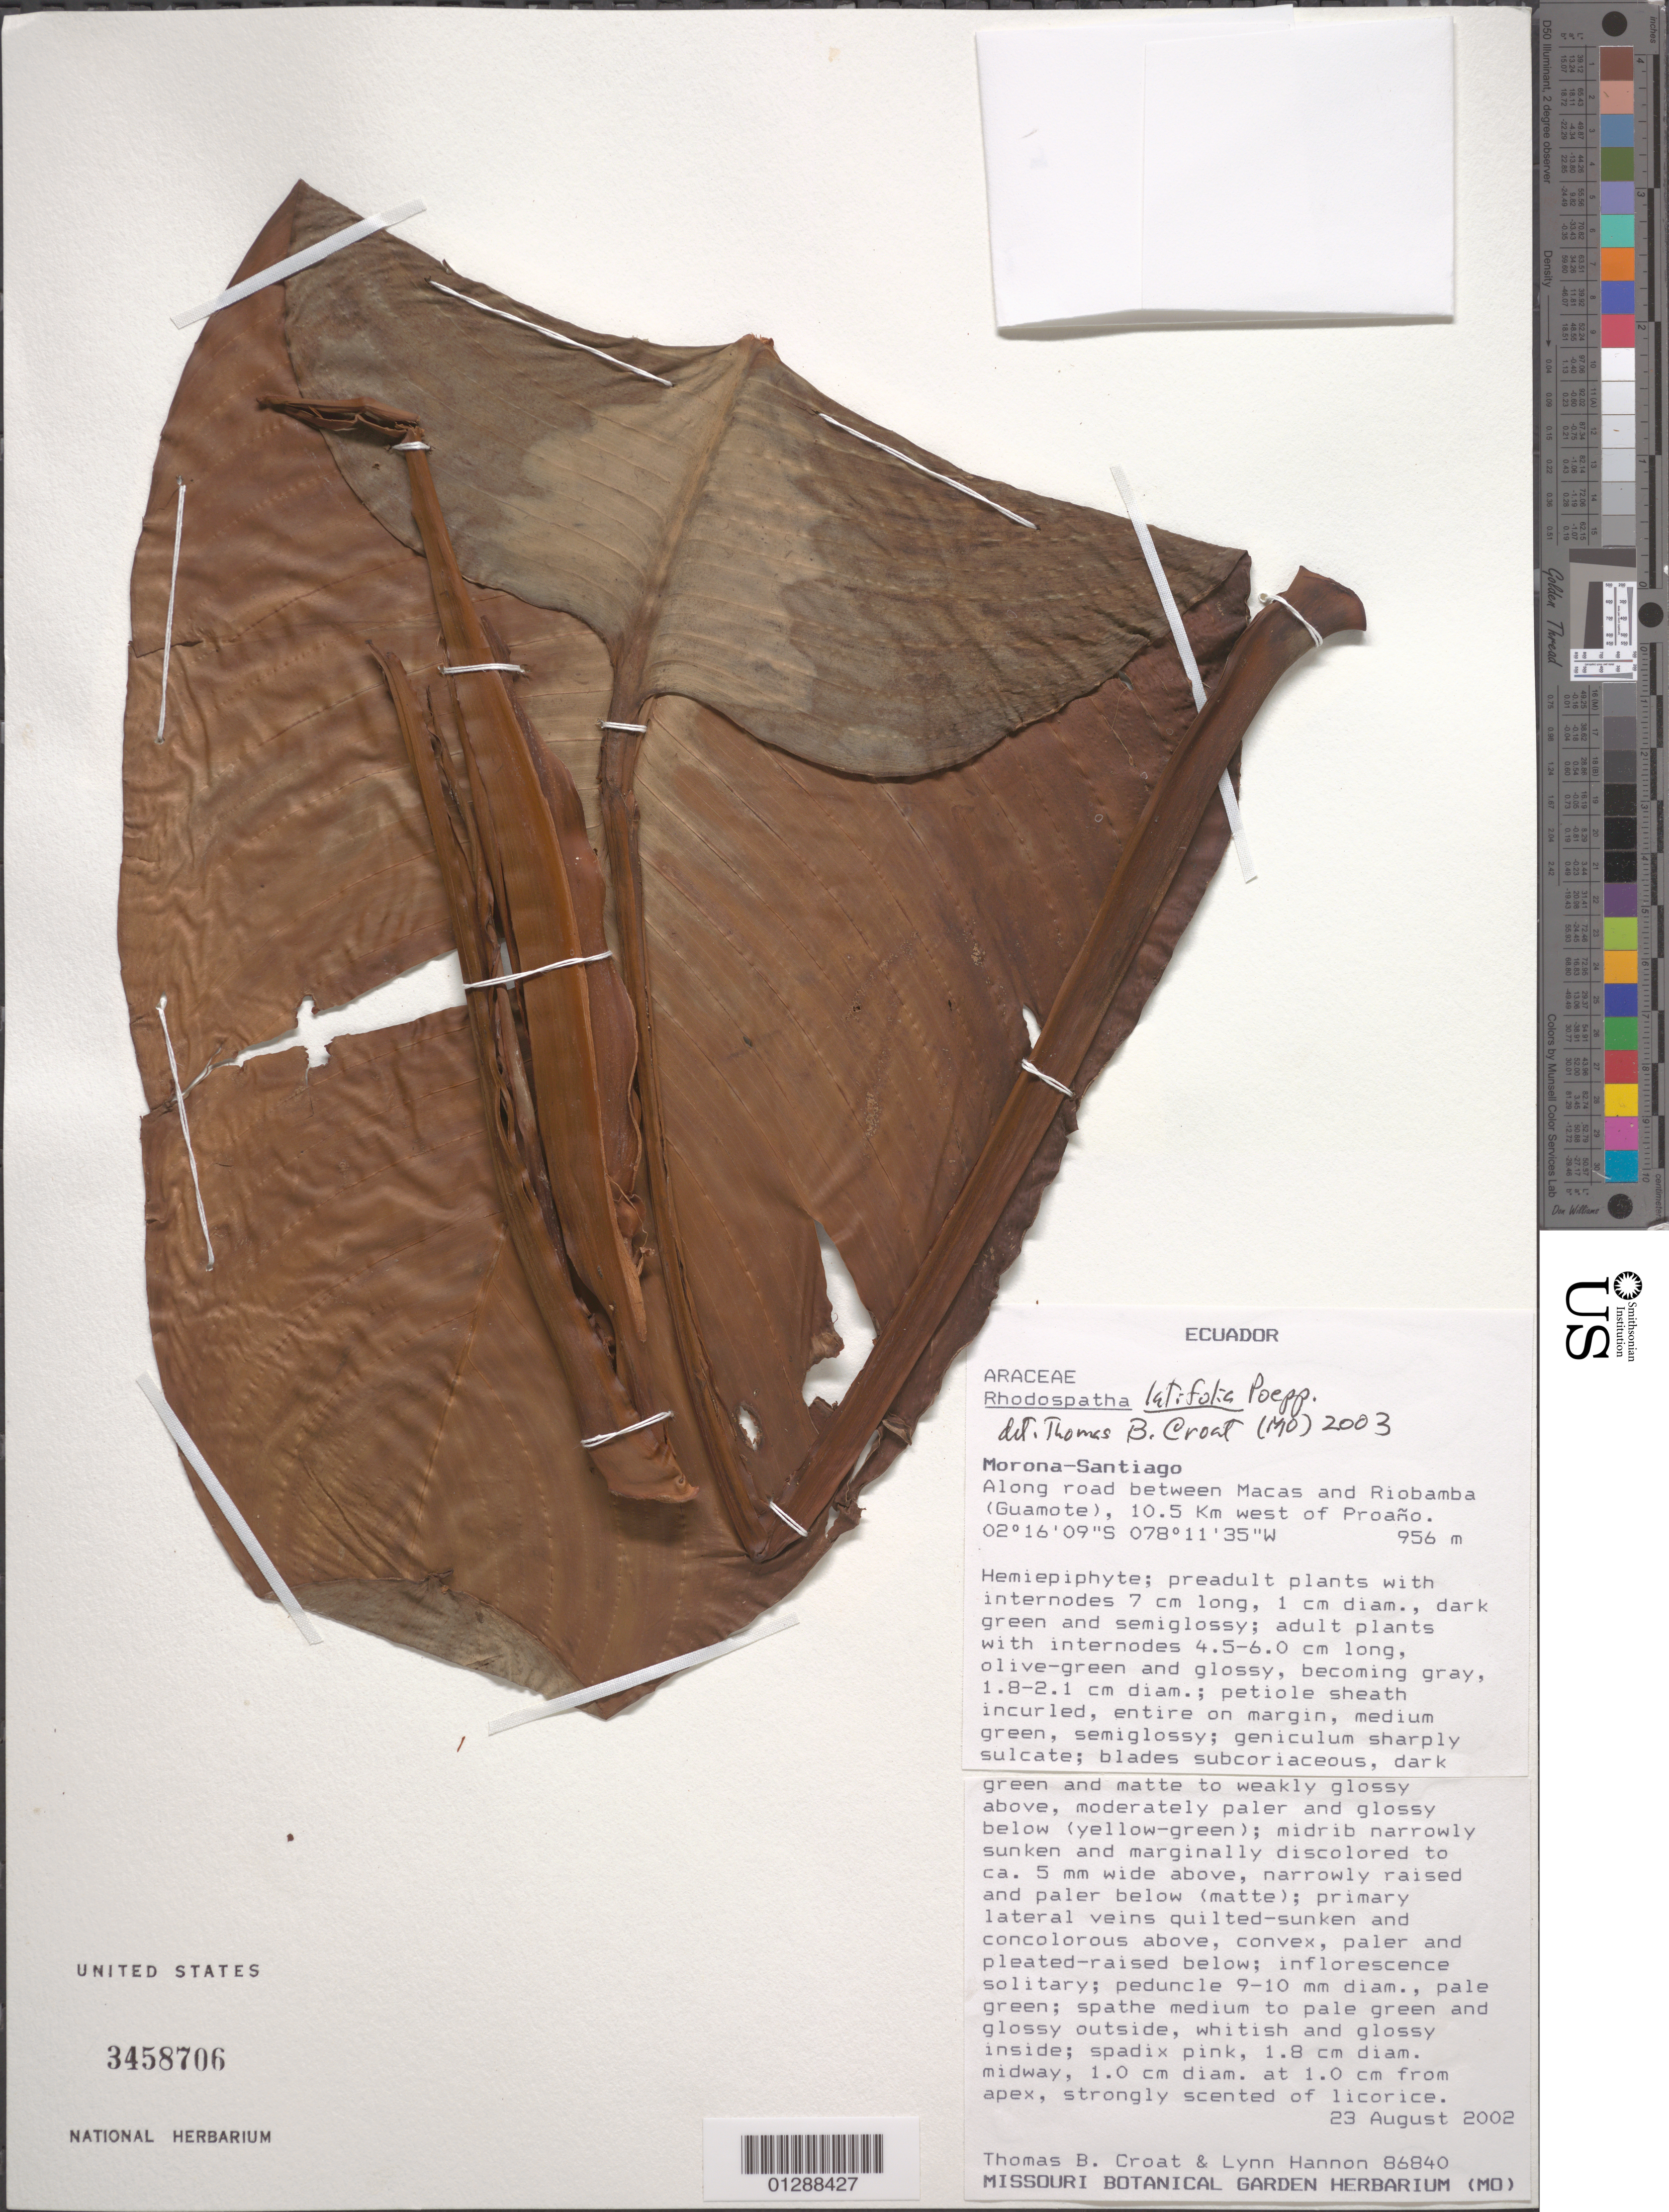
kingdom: Plantae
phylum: Tracheophyta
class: Liliopsida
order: Alismatales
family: Araceae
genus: Rhodospatha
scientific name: Rhodospatha latifolia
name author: Poepp. & Endl.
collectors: T. B. Croat & L. Hannon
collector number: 86840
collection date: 2002-08-23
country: Ecuador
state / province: Morona-Santiago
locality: Along road between Macas and Riobamba (Guamote), 10.5 Km west of Proaño.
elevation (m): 956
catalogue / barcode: US 3458706